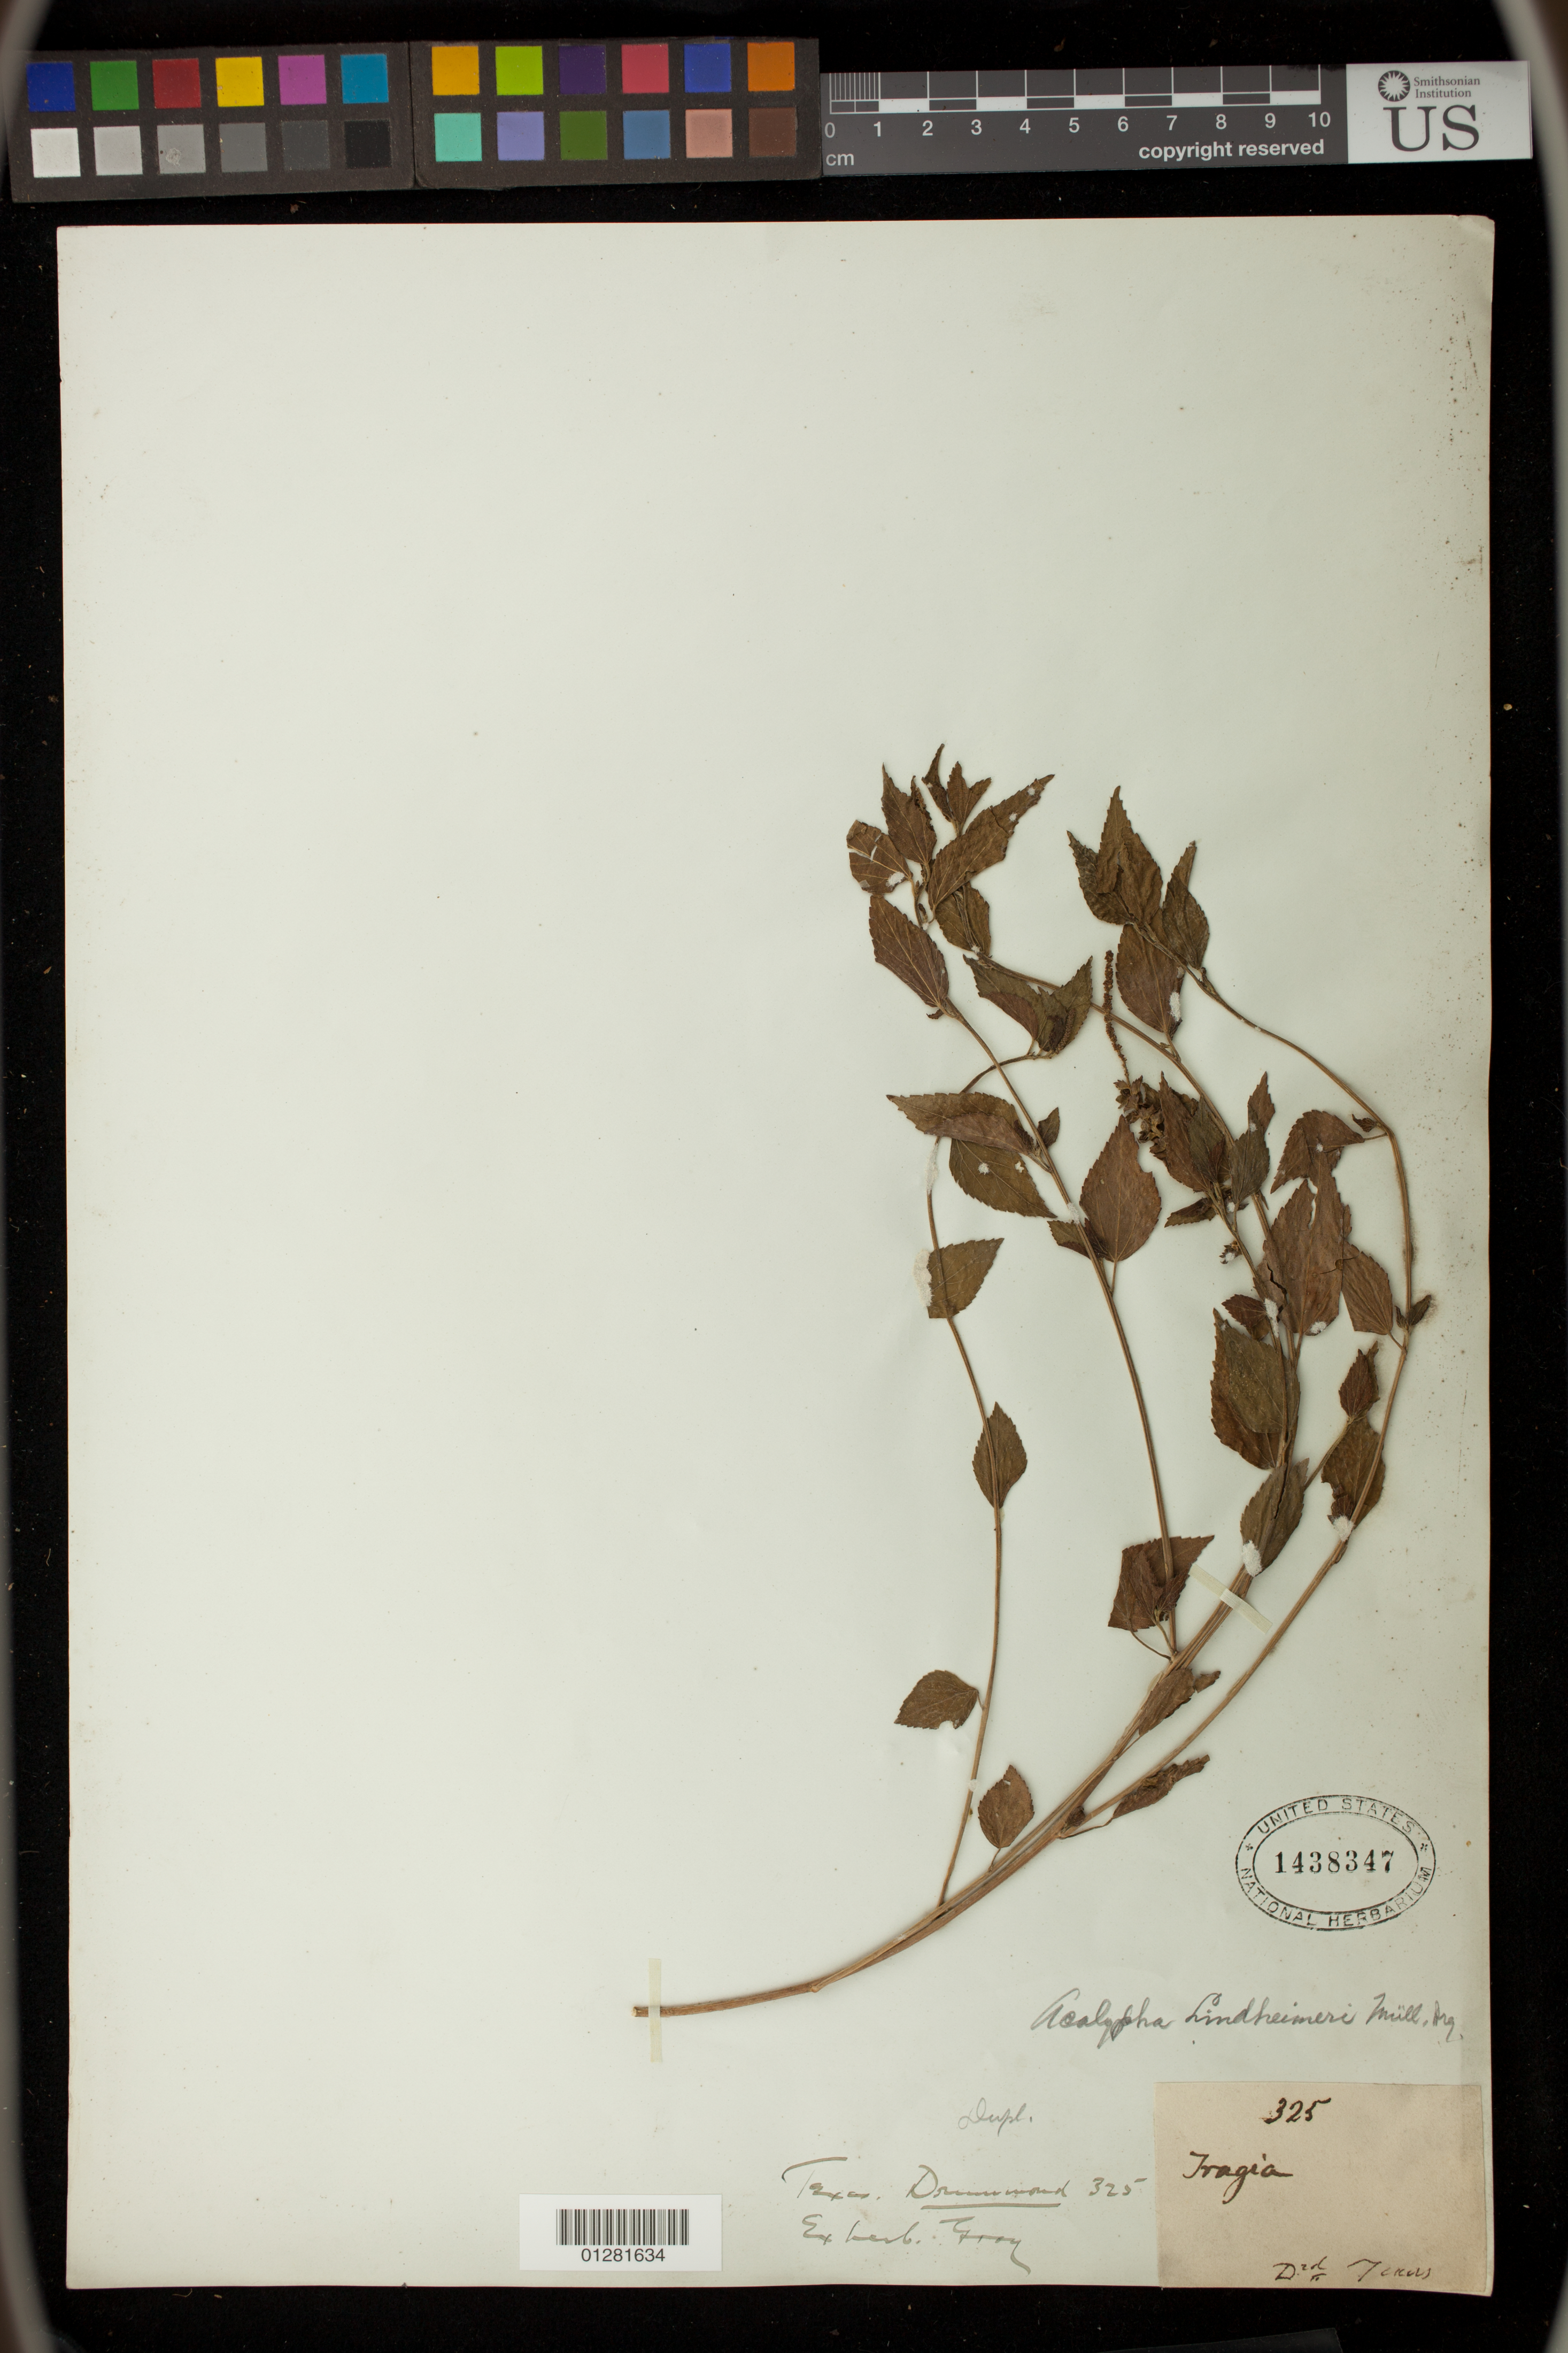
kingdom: Plantae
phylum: Tracheophyta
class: Magnoliopsida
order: Malpighiales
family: Euphorbiaceae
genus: Acalypha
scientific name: Acalypha lindheimeri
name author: Müll. Arg.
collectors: T. Drummond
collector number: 325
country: United States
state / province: Texas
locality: Rio Brazos.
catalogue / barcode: US 1438347